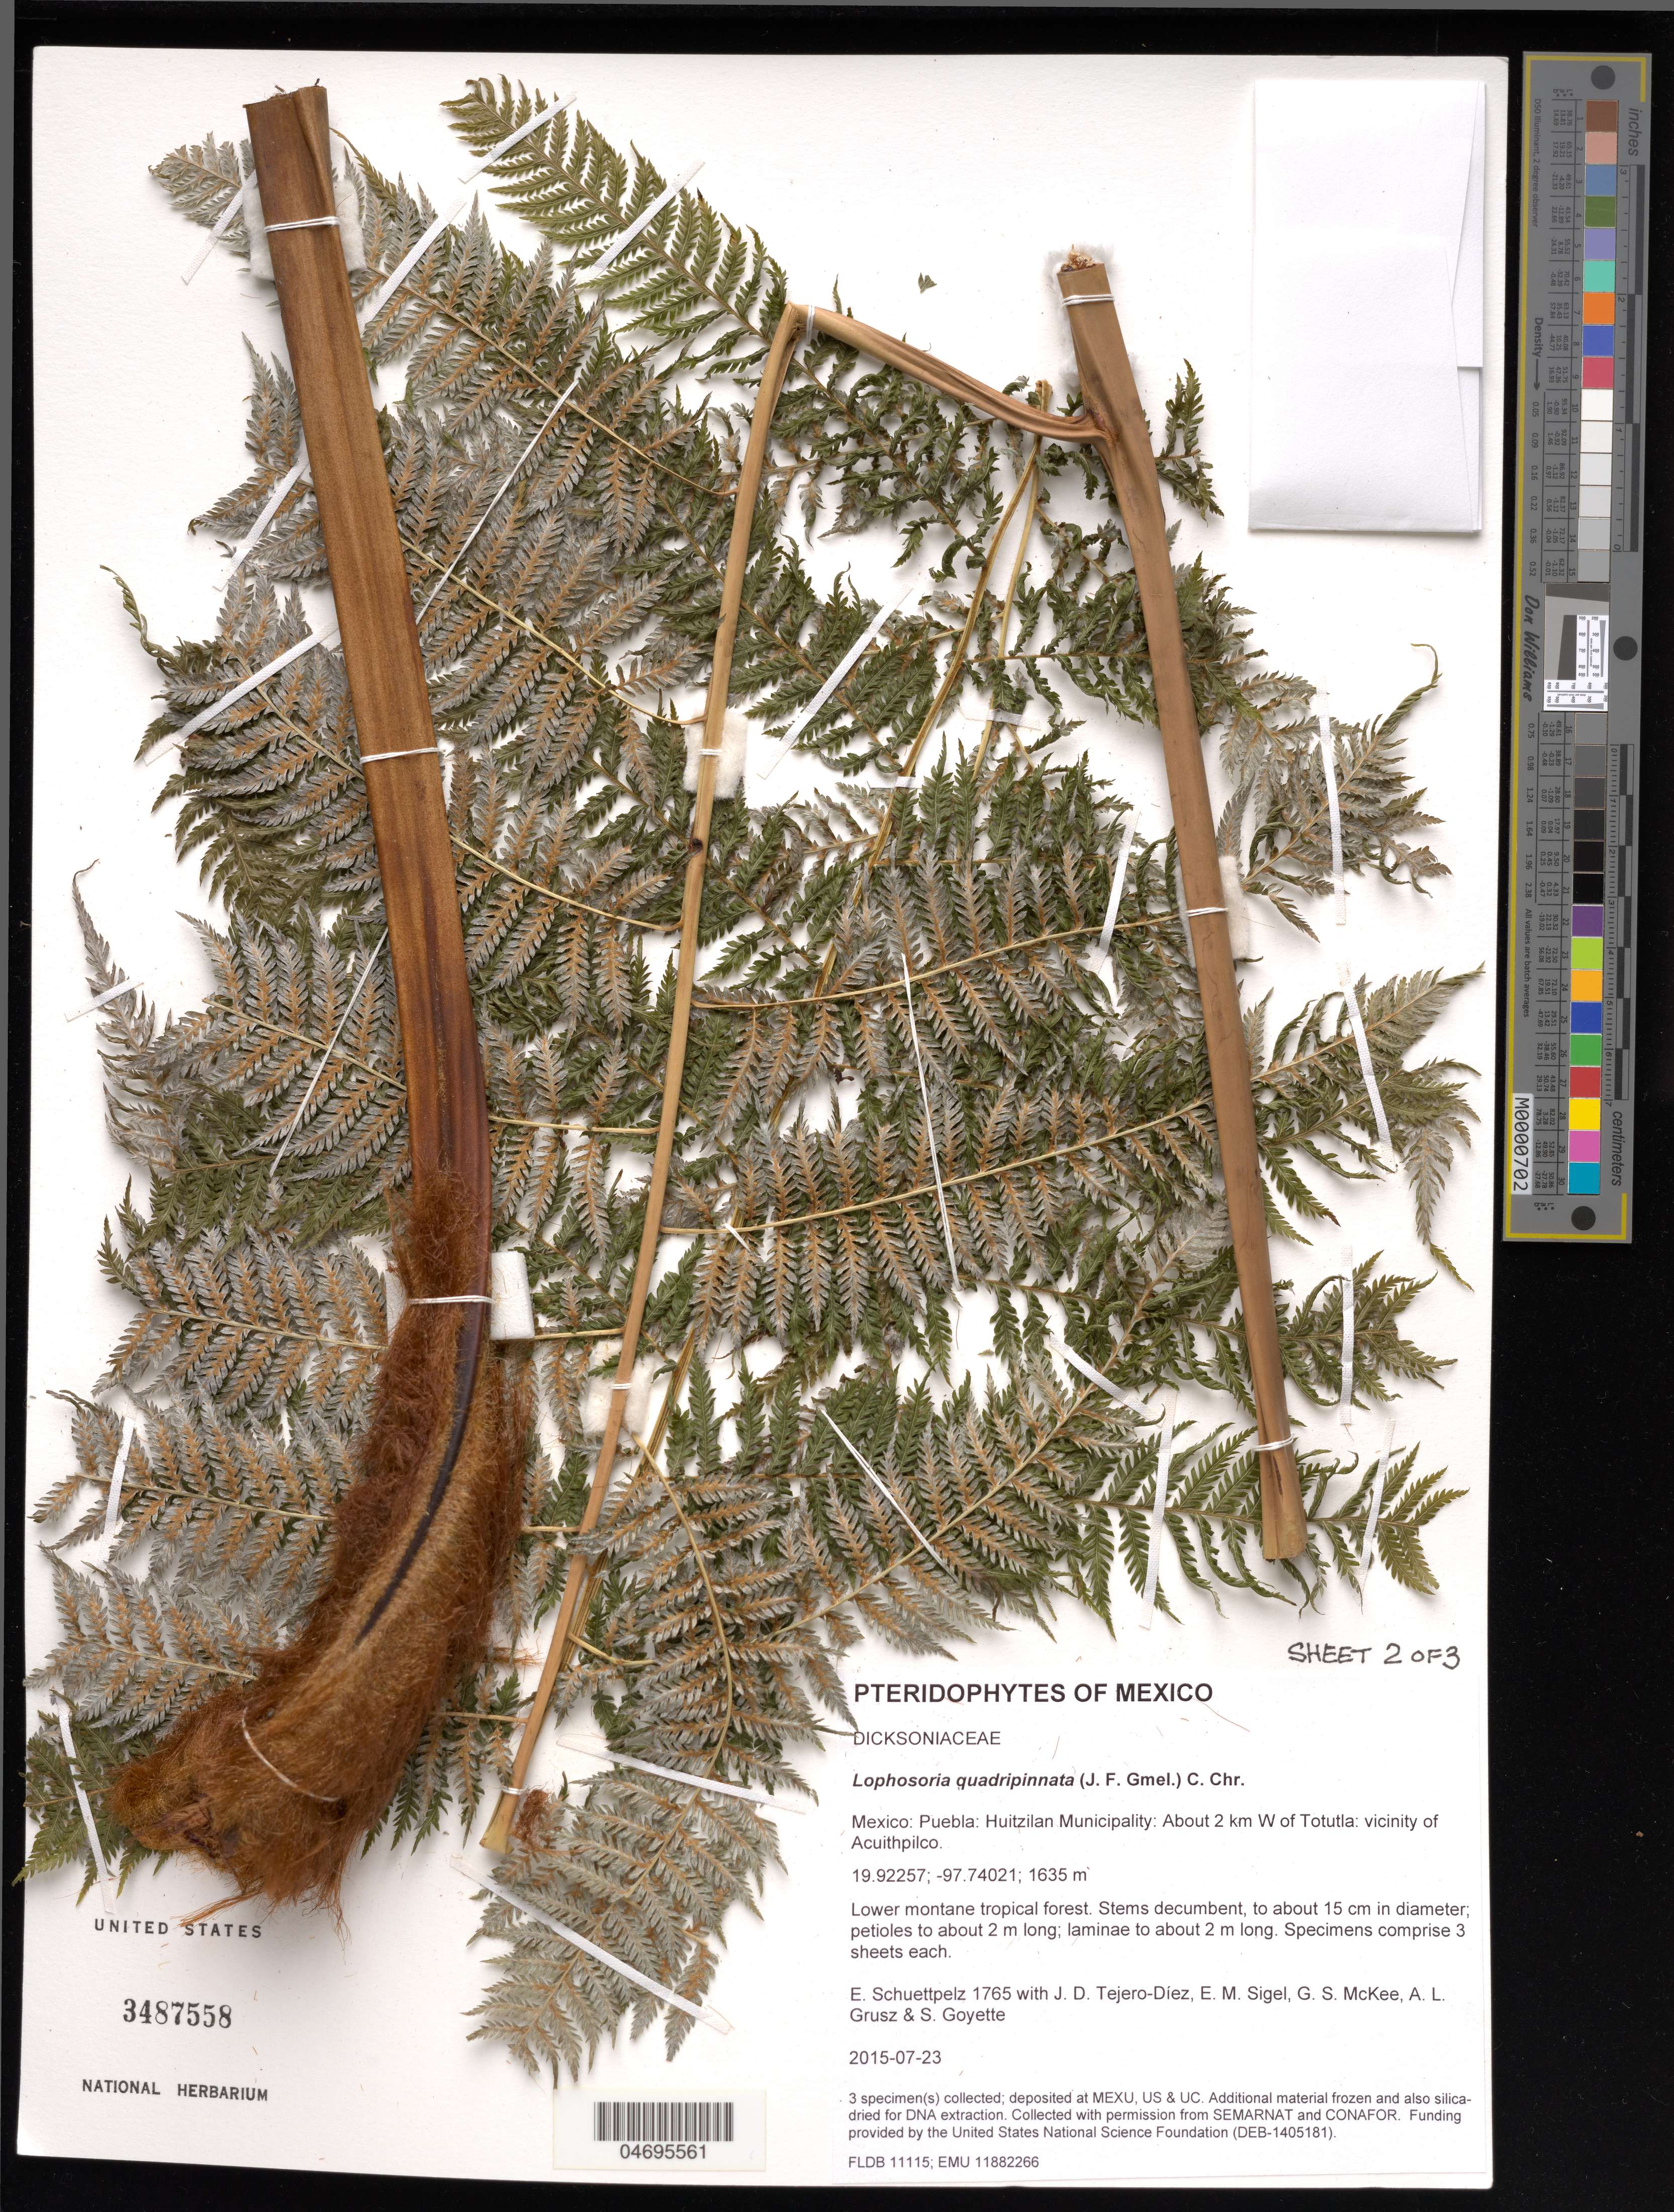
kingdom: Plantae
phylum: Tracheophyta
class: Polypodiopsida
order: Cyatheales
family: Dicksoniaceae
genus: Lophosoria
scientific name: Lophosoria quadripinnata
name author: (J.F. Gmel.) C. Chr.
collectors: E. Schuettpelz, D. Tejero-Díez, E. M. Sigel, G. S. McKee & A. Grusz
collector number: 1765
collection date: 2015-07-23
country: Mexico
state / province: Puebla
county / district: Huitzilan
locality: About 2 km W of Totutla: vicinity of Acuithpilco.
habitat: Lower montane tropical forest.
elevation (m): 1635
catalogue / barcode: US 3487558